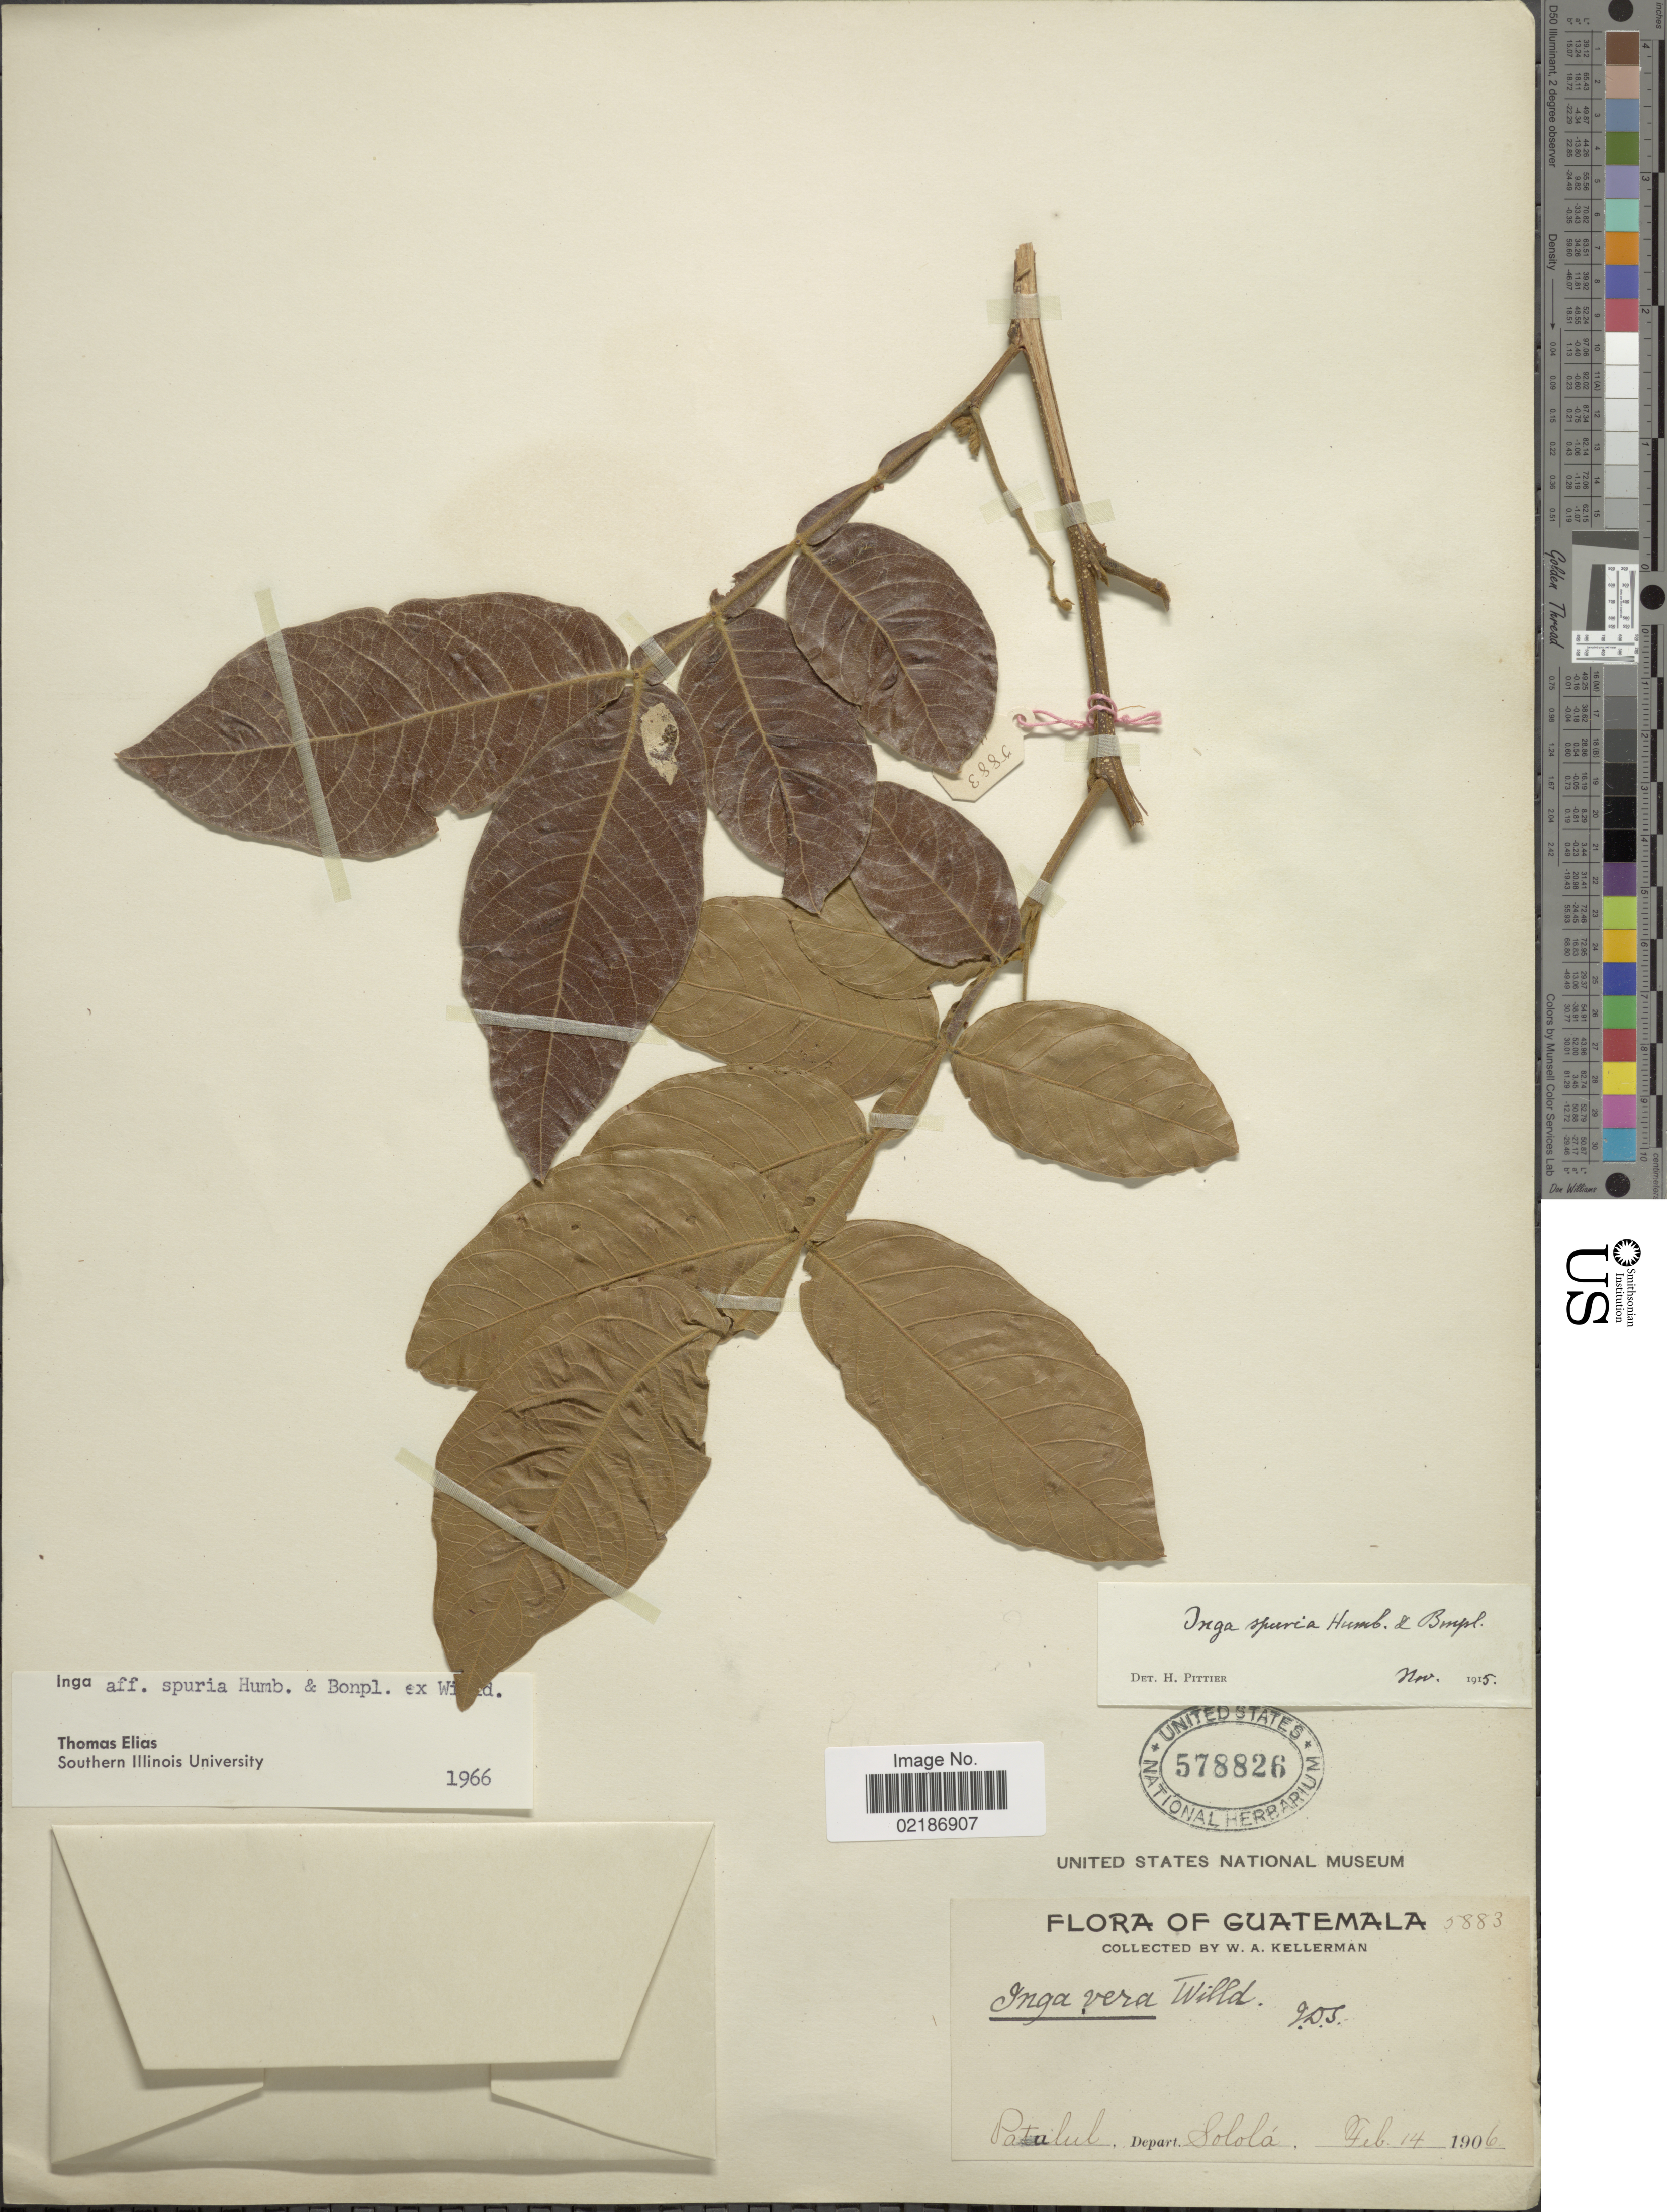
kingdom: Plantae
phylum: Tracheophyta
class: Magnoliopsida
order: Fabales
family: Fabaceae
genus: Inga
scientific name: Inga vera subsp. vera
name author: Willd.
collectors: W. Kellerman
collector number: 5883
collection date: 1906-02-14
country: Guatemala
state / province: Sololá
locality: Patulul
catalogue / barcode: US 578826